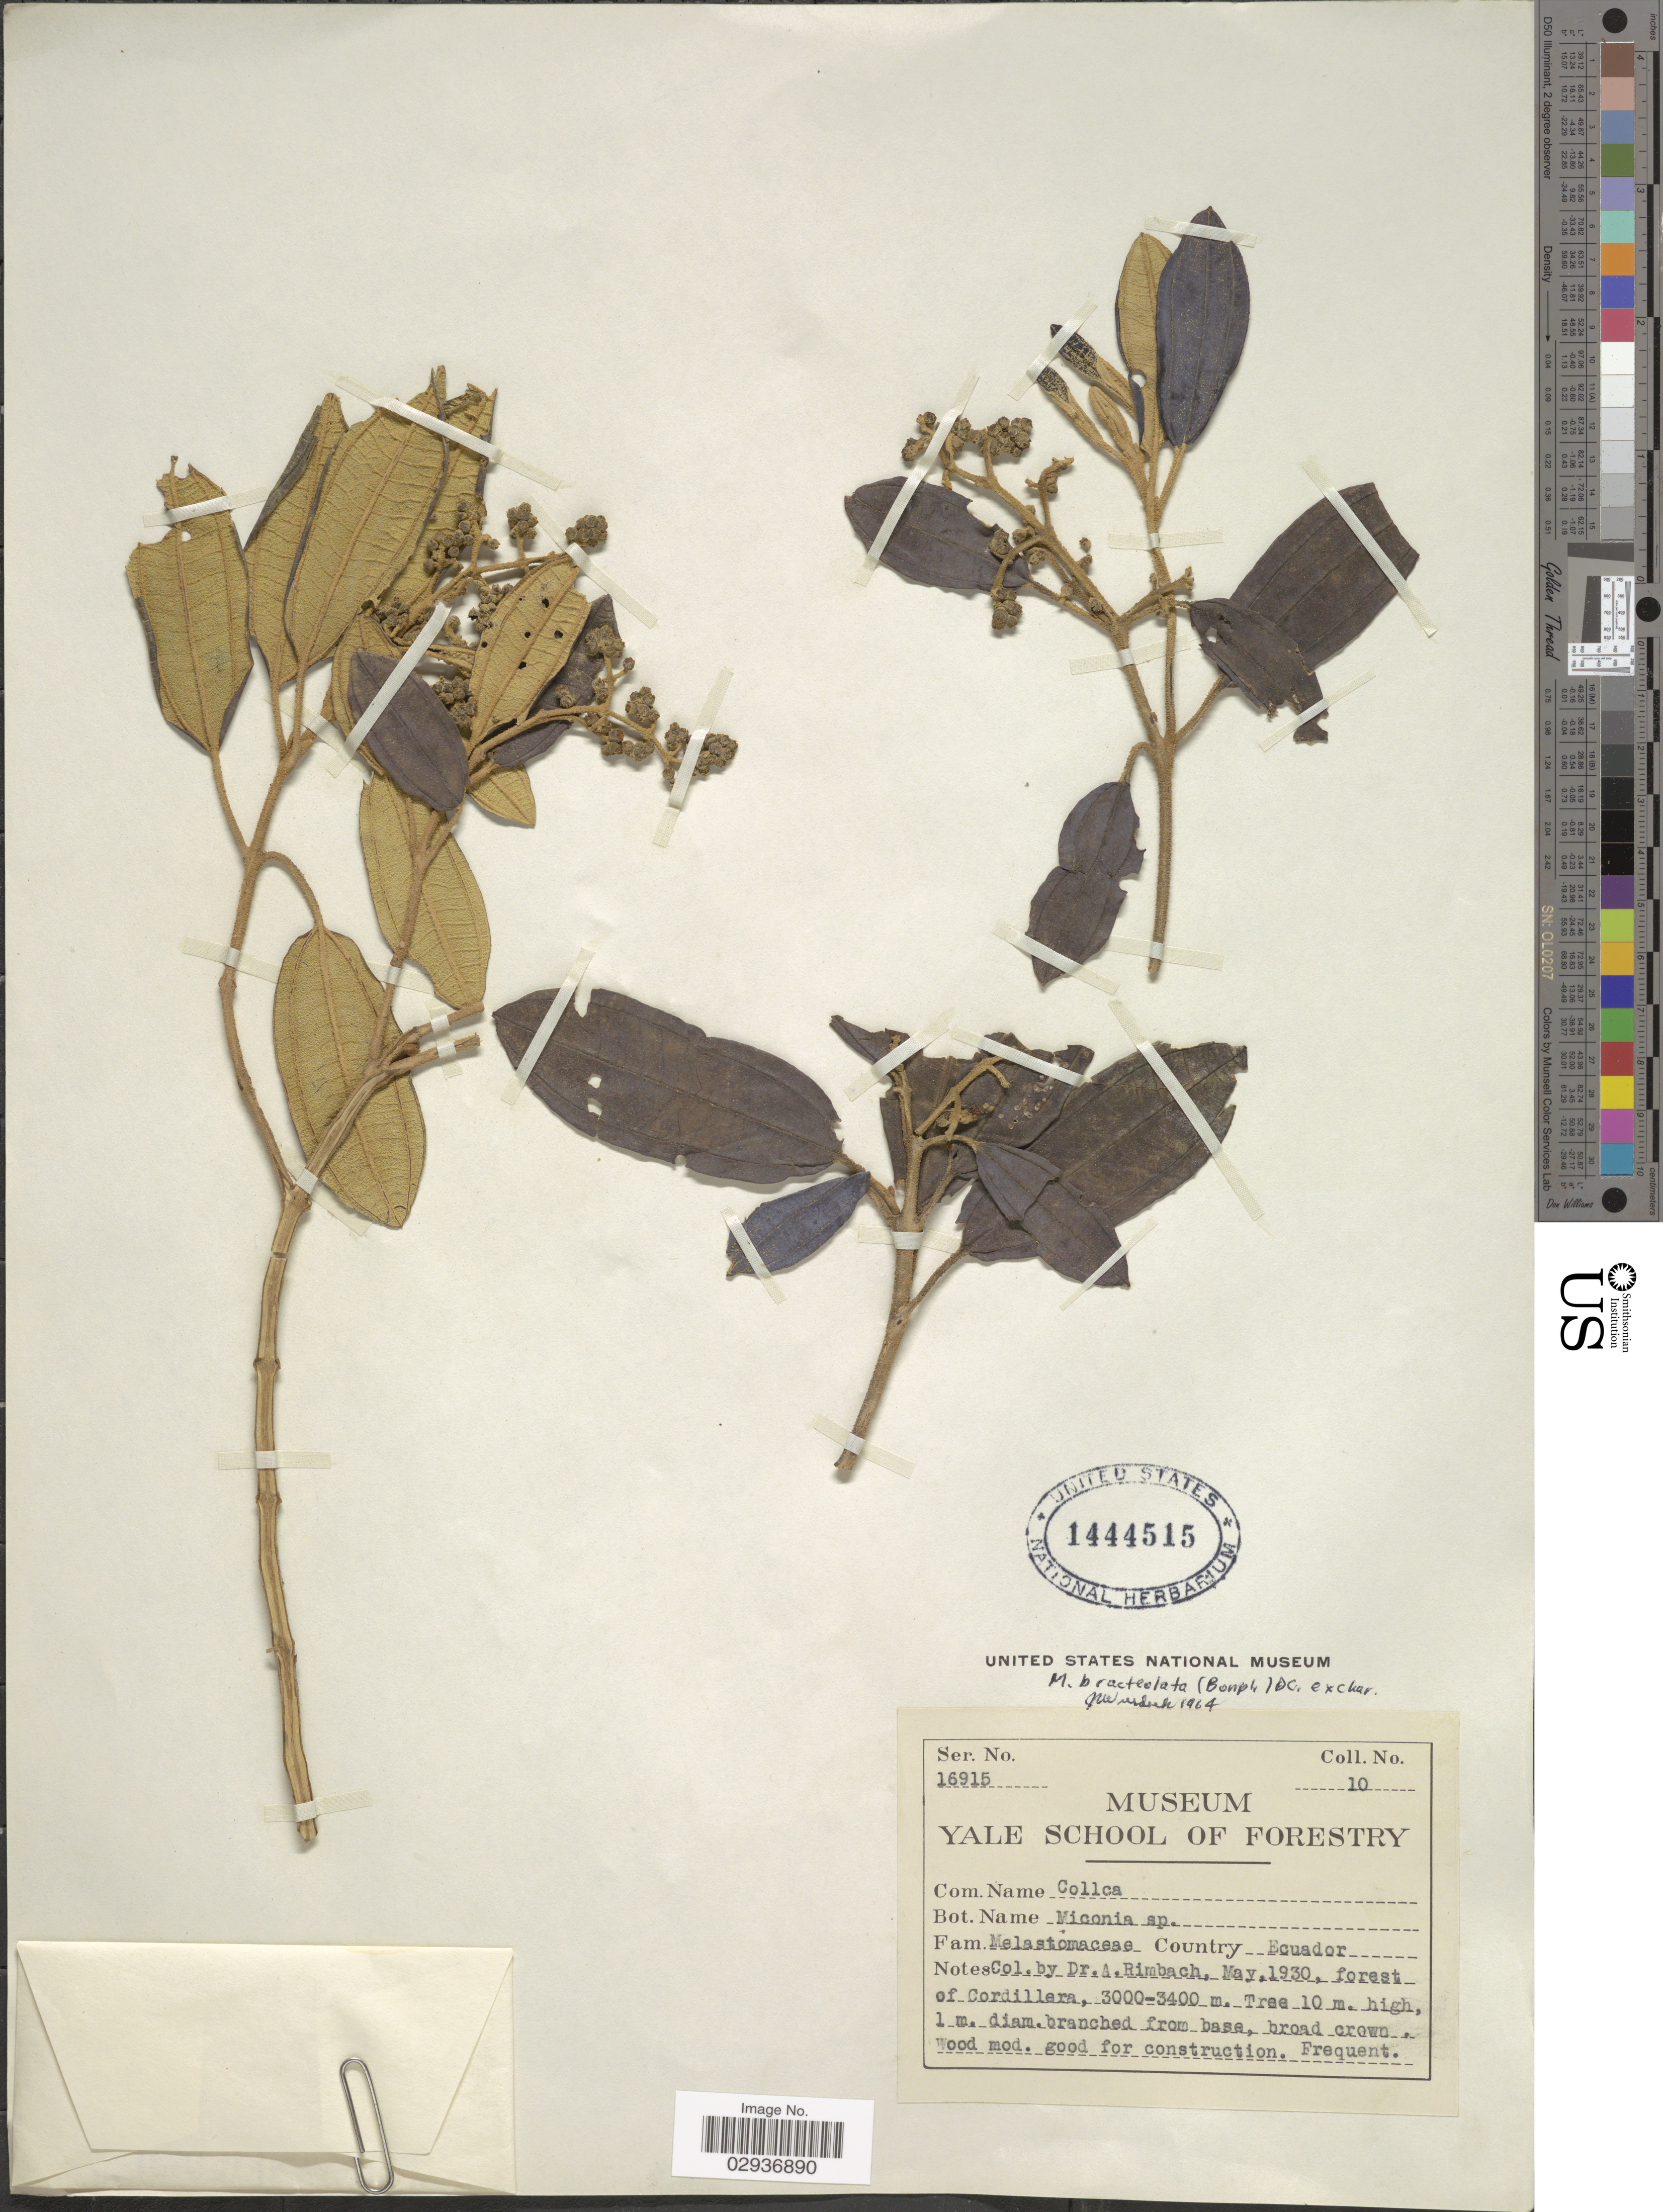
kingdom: Plantae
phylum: Tracheophyta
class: Magnoliopsida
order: Myrtales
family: Melastomataceae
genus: Miconia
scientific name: Miconia bracteolata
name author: (Bonpl.) DC.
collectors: A. Rimbach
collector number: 10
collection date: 1930-05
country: Ecuador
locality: Forest of Cordillera.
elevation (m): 3000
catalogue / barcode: US 1444515